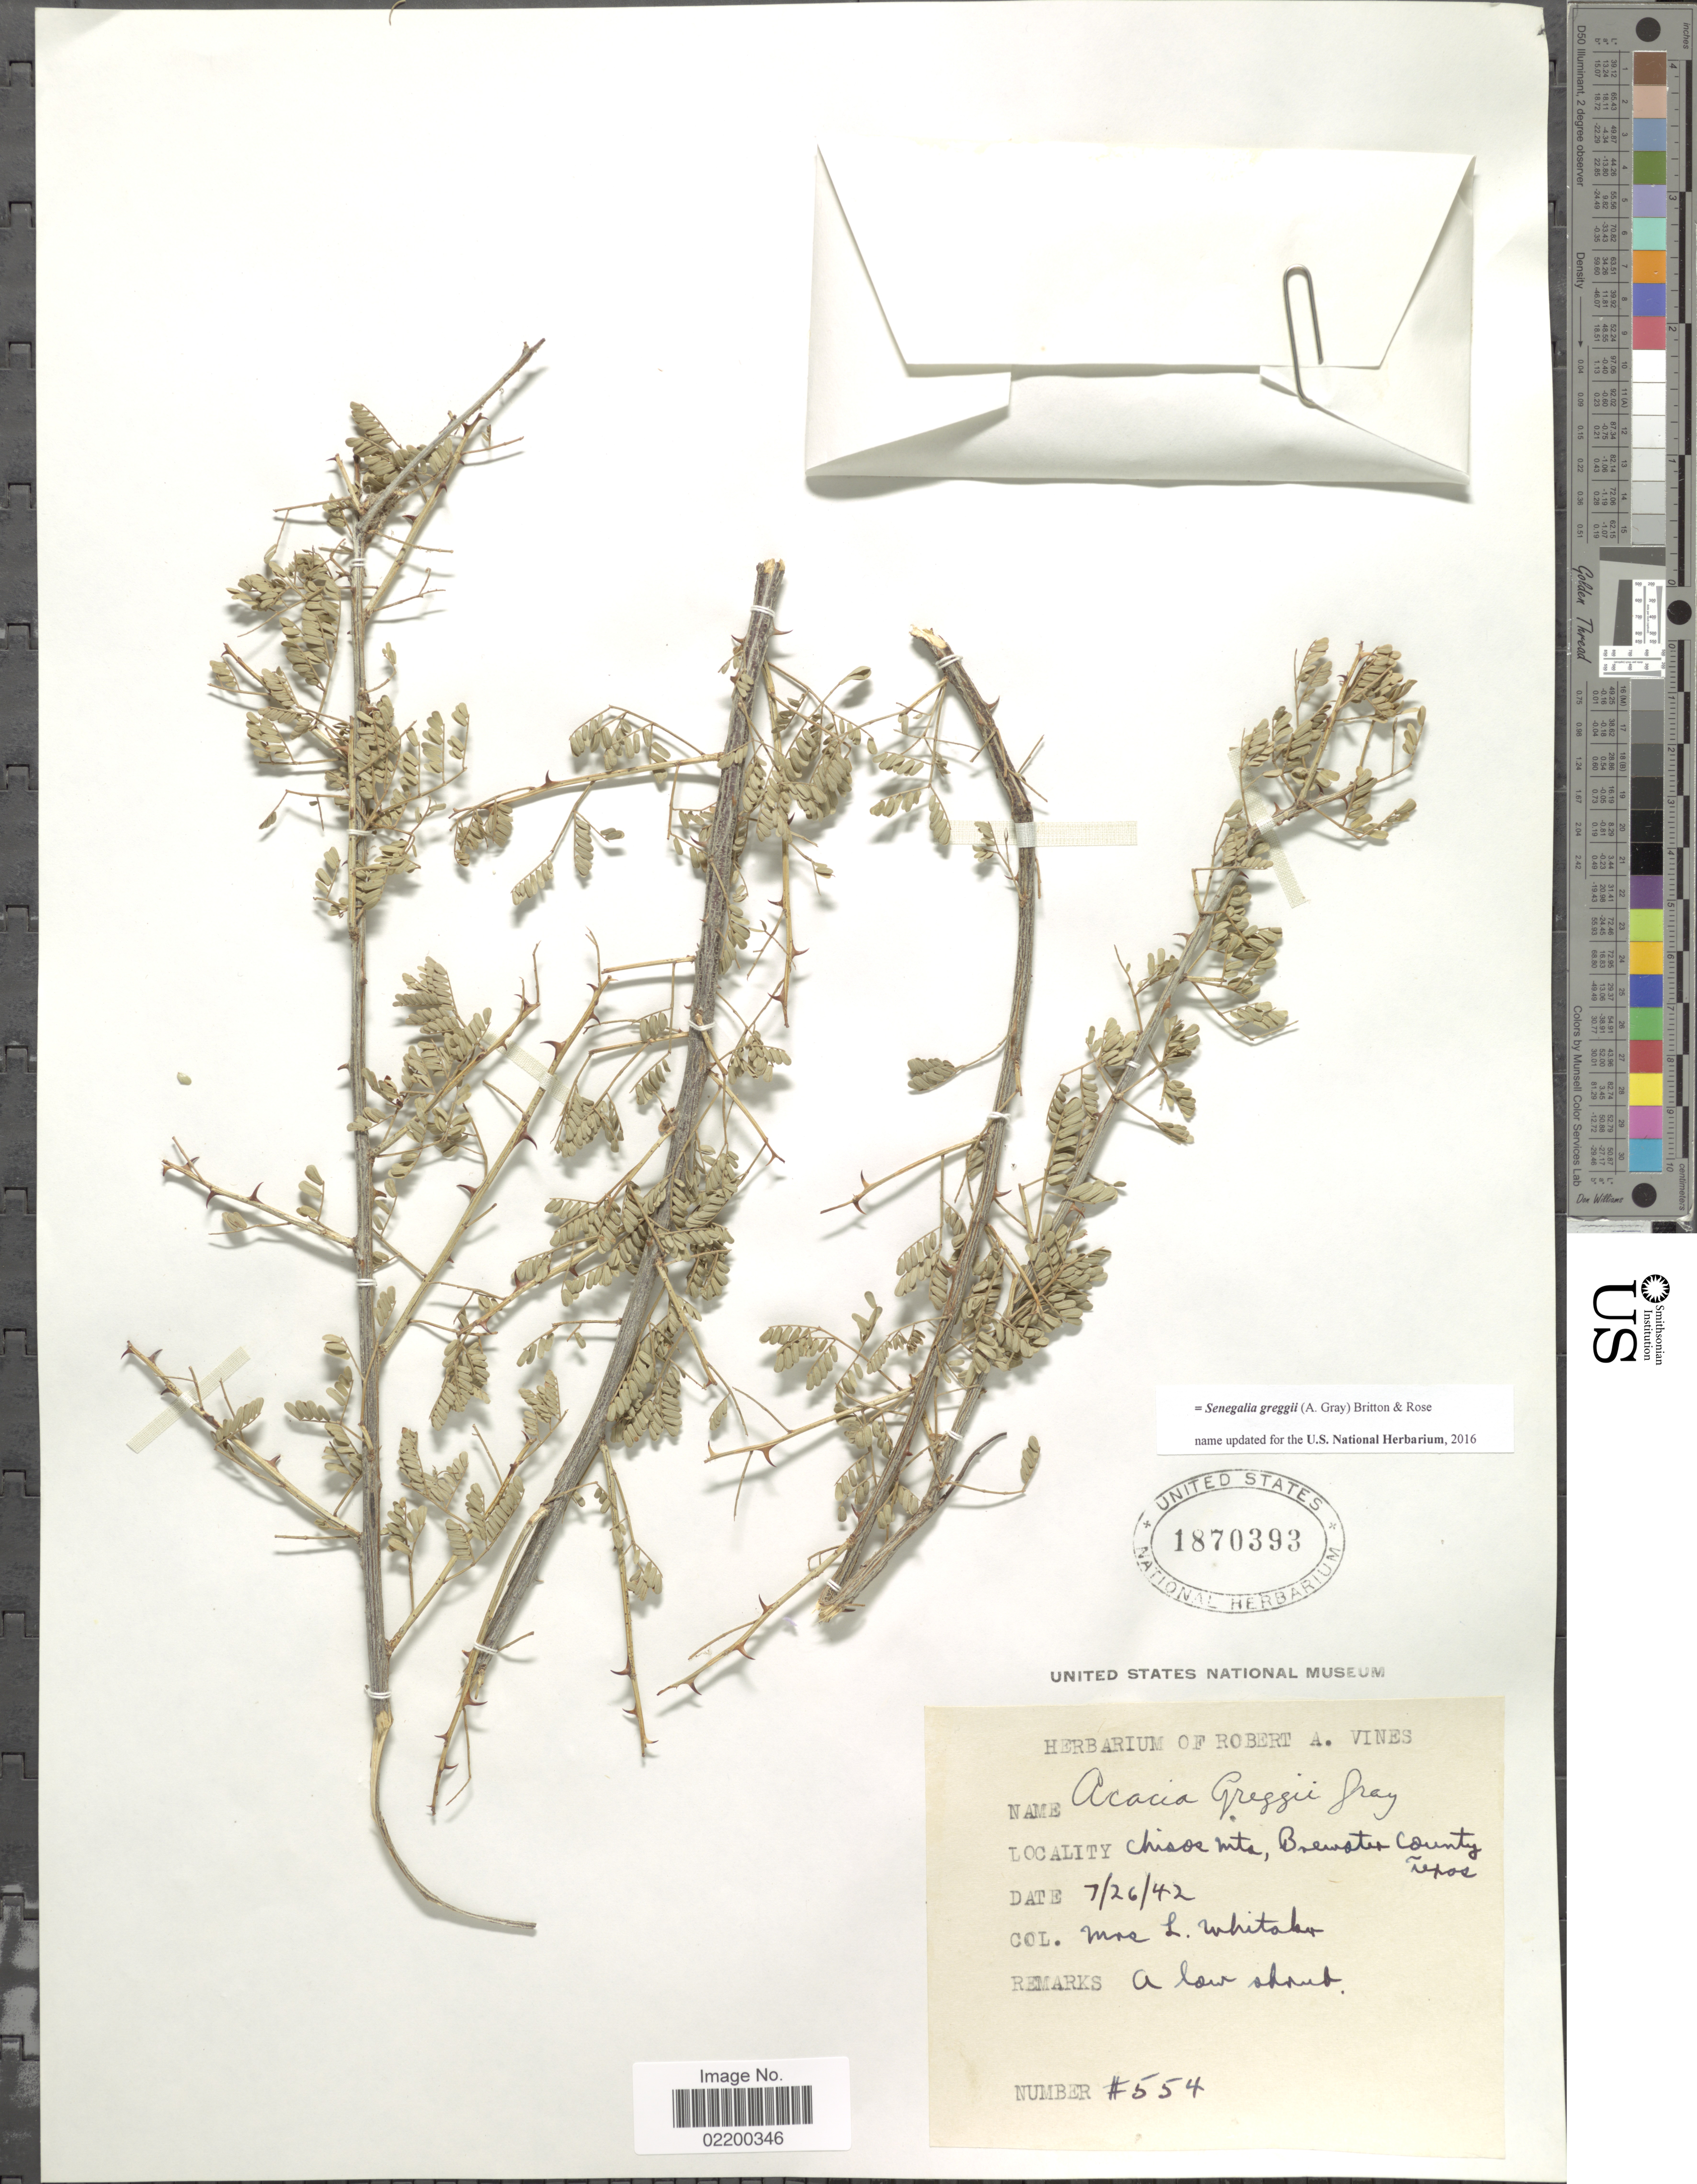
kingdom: Plantae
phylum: Tracheophyta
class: Magnoliopsida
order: Fabales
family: Fabaceae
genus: Senegalia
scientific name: Senegalia greggii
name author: (A. Gray) Britton & Rose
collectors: L. Whitaker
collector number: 554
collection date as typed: Transcribed d/m/y: 26/7/42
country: United States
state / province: Texas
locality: Chisos Mts, Brewster County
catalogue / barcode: US 1870393